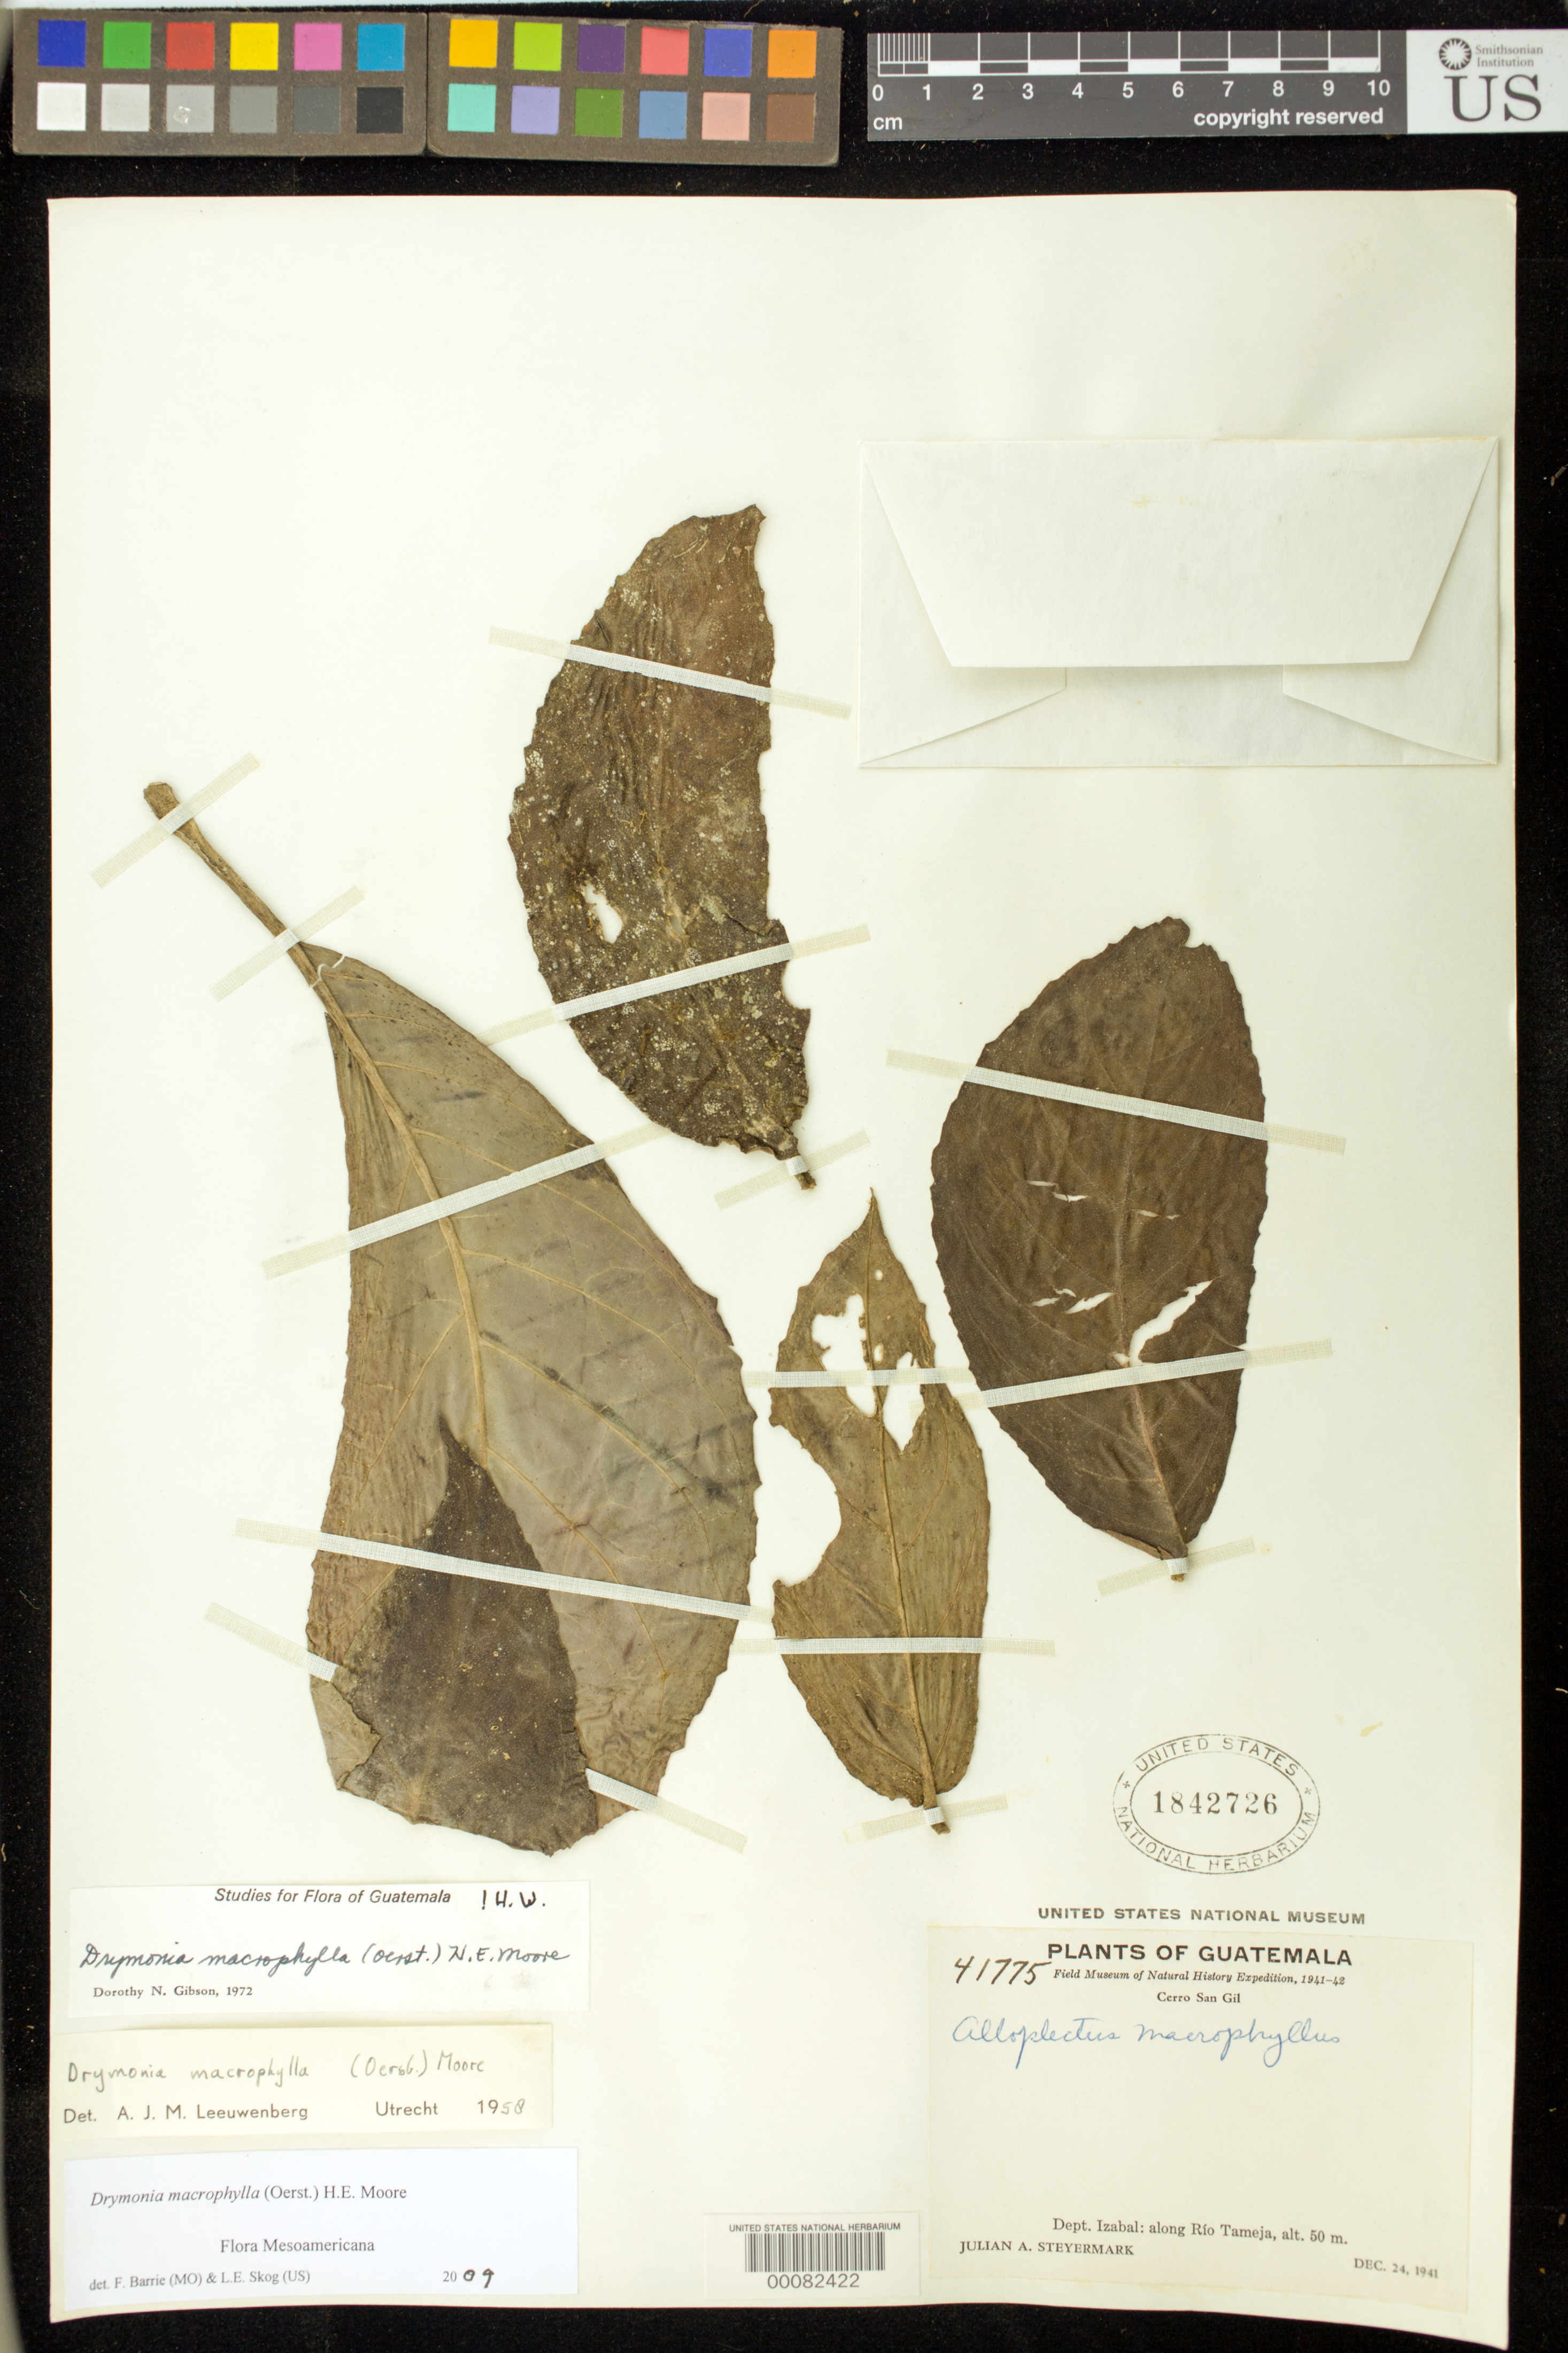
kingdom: Plantae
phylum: Tracheophyta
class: Magnoliopsida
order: Lamiales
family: Gesneriaceae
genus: Drymonia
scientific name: Drymonia macrophylla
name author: (Oerst.) H.E. Moore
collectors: J. Steyermark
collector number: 41775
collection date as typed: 24 Dec 1941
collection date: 1941-12-24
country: Guatemala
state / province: Izabal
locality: Along Rio Tameja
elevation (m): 50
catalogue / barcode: US 1842726